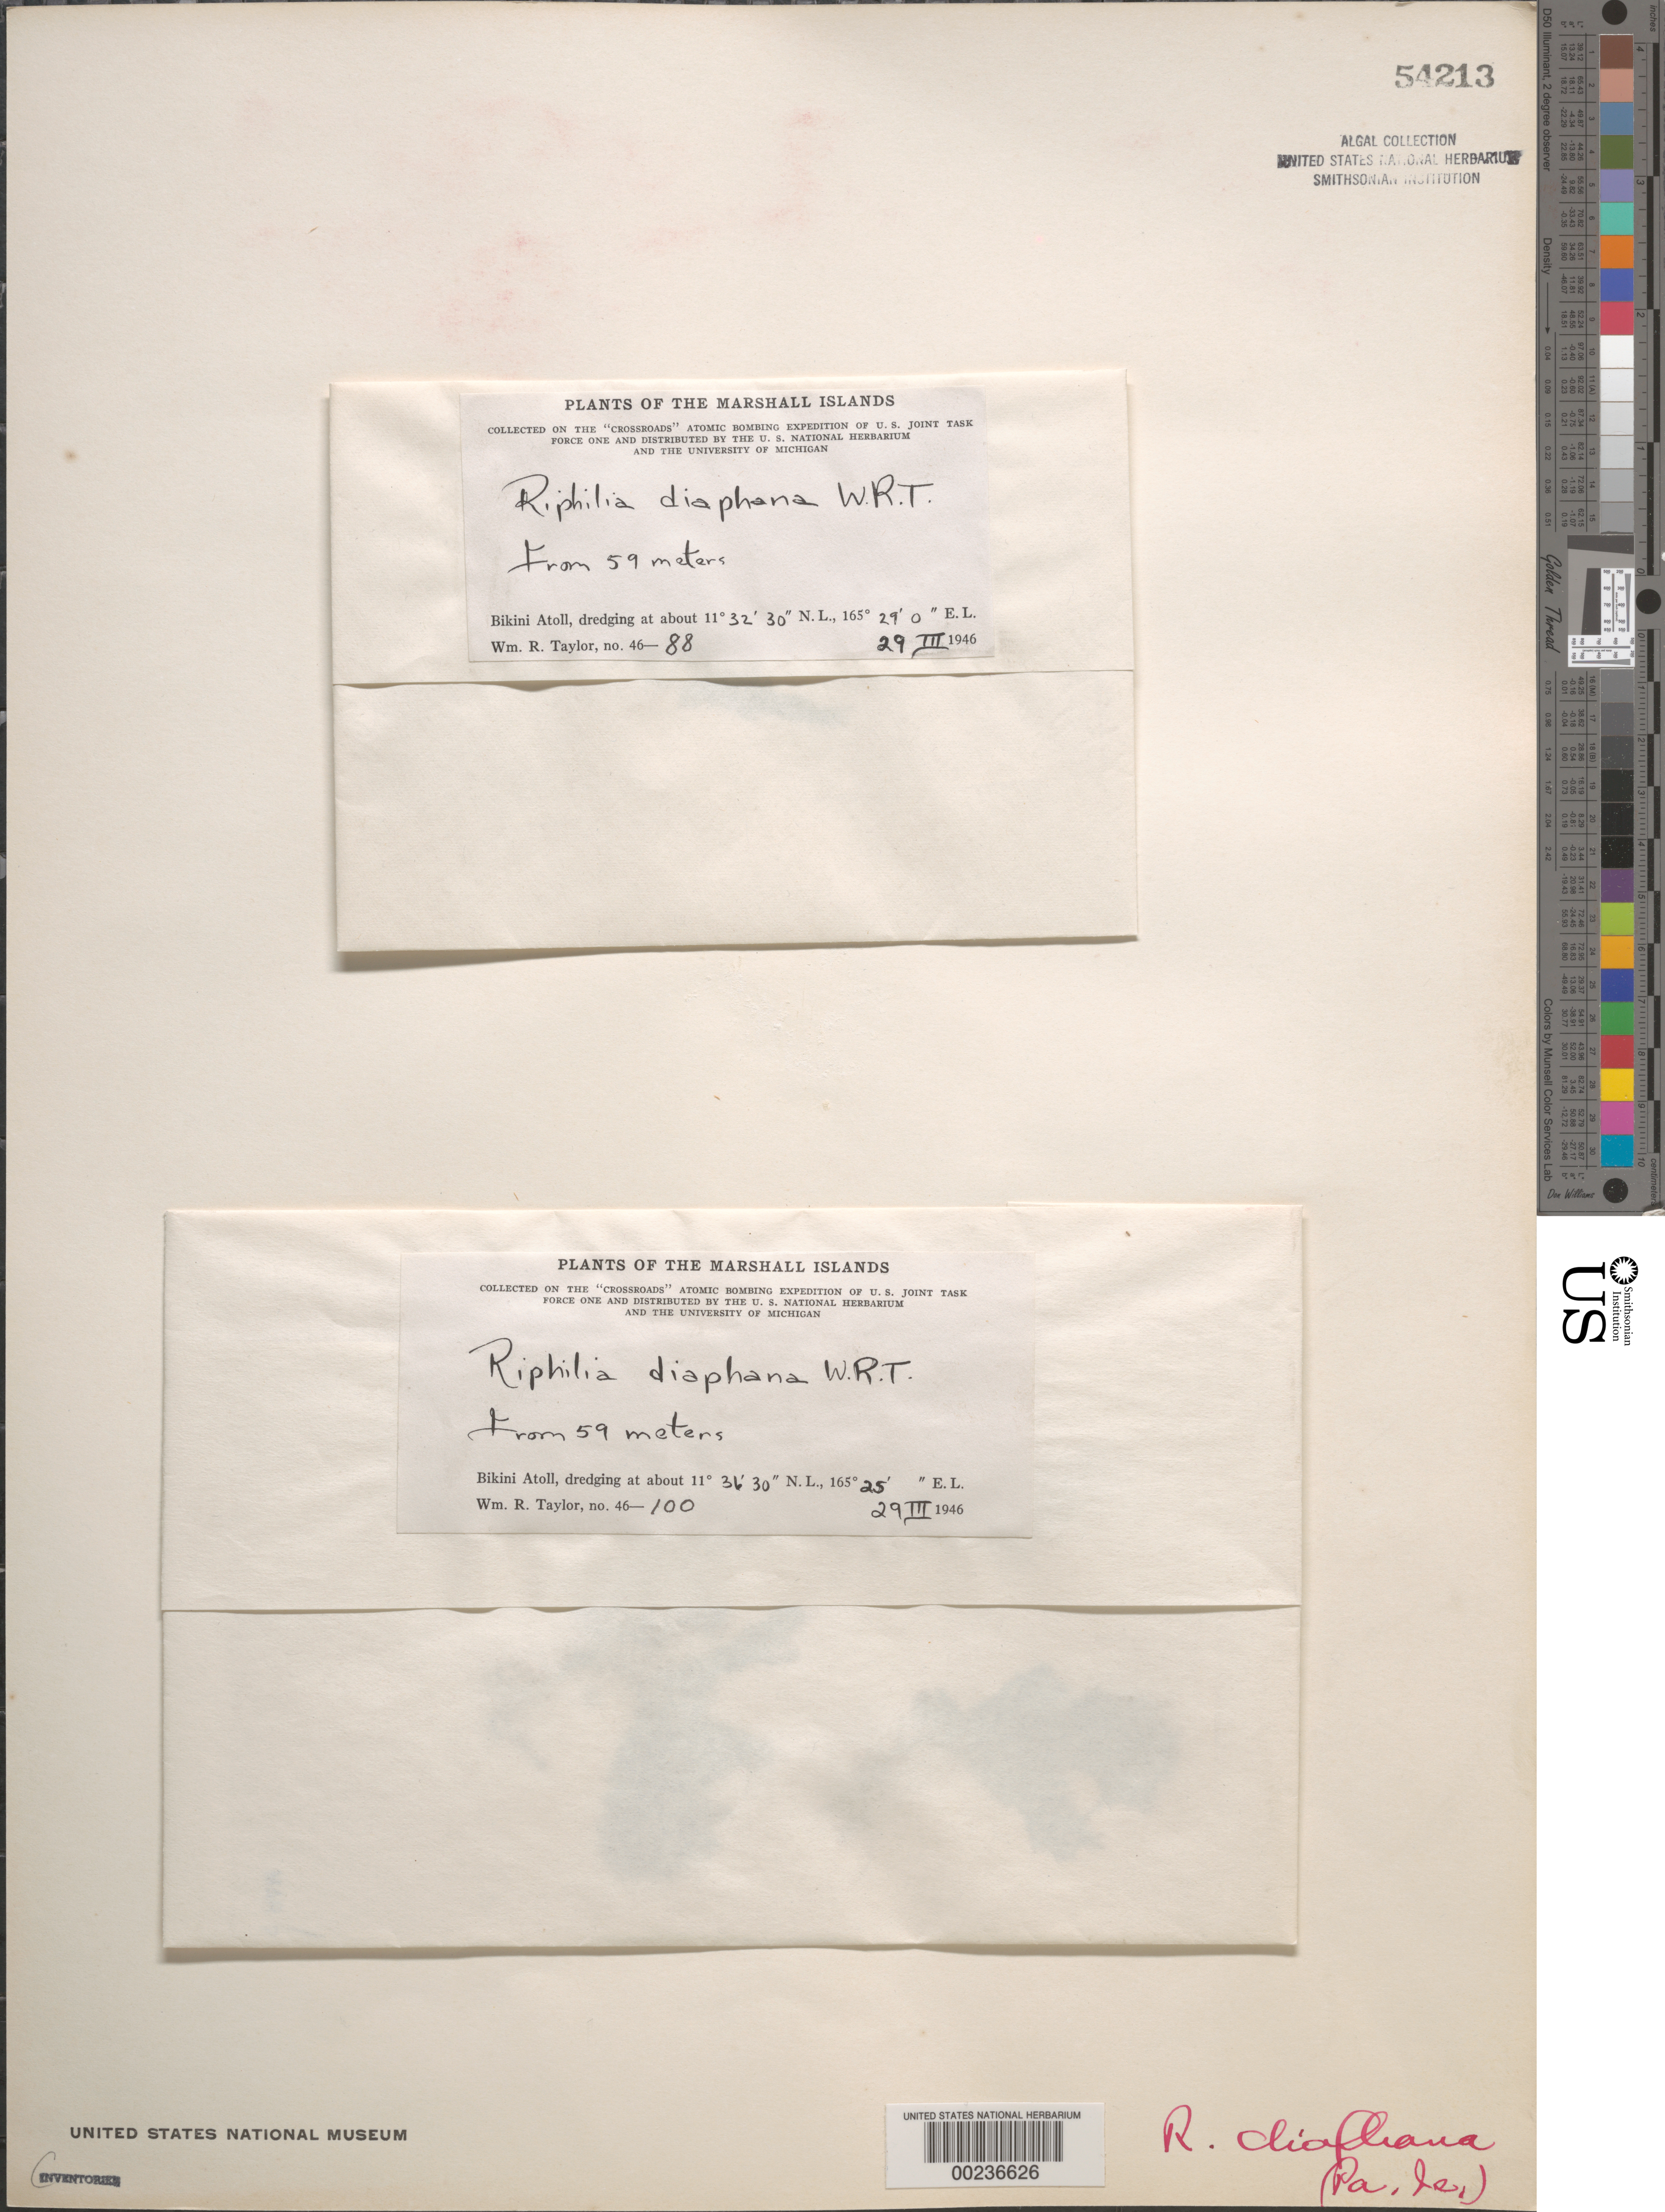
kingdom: Plantae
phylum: Chlorophyta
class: Ulvophyceae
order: Bryopsidales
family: Rhipiliaceae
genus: Rhipilia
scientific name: Rhipilia diaphana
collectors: W. R. Taylor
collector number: WRT 46-88 & WRT-100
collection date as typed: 29 Mar 1946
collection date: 1946-03-29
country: Marshall Islands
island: Bikini Atoll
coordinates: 11 32' 30" N, 165 29' E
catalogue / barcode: US 54213